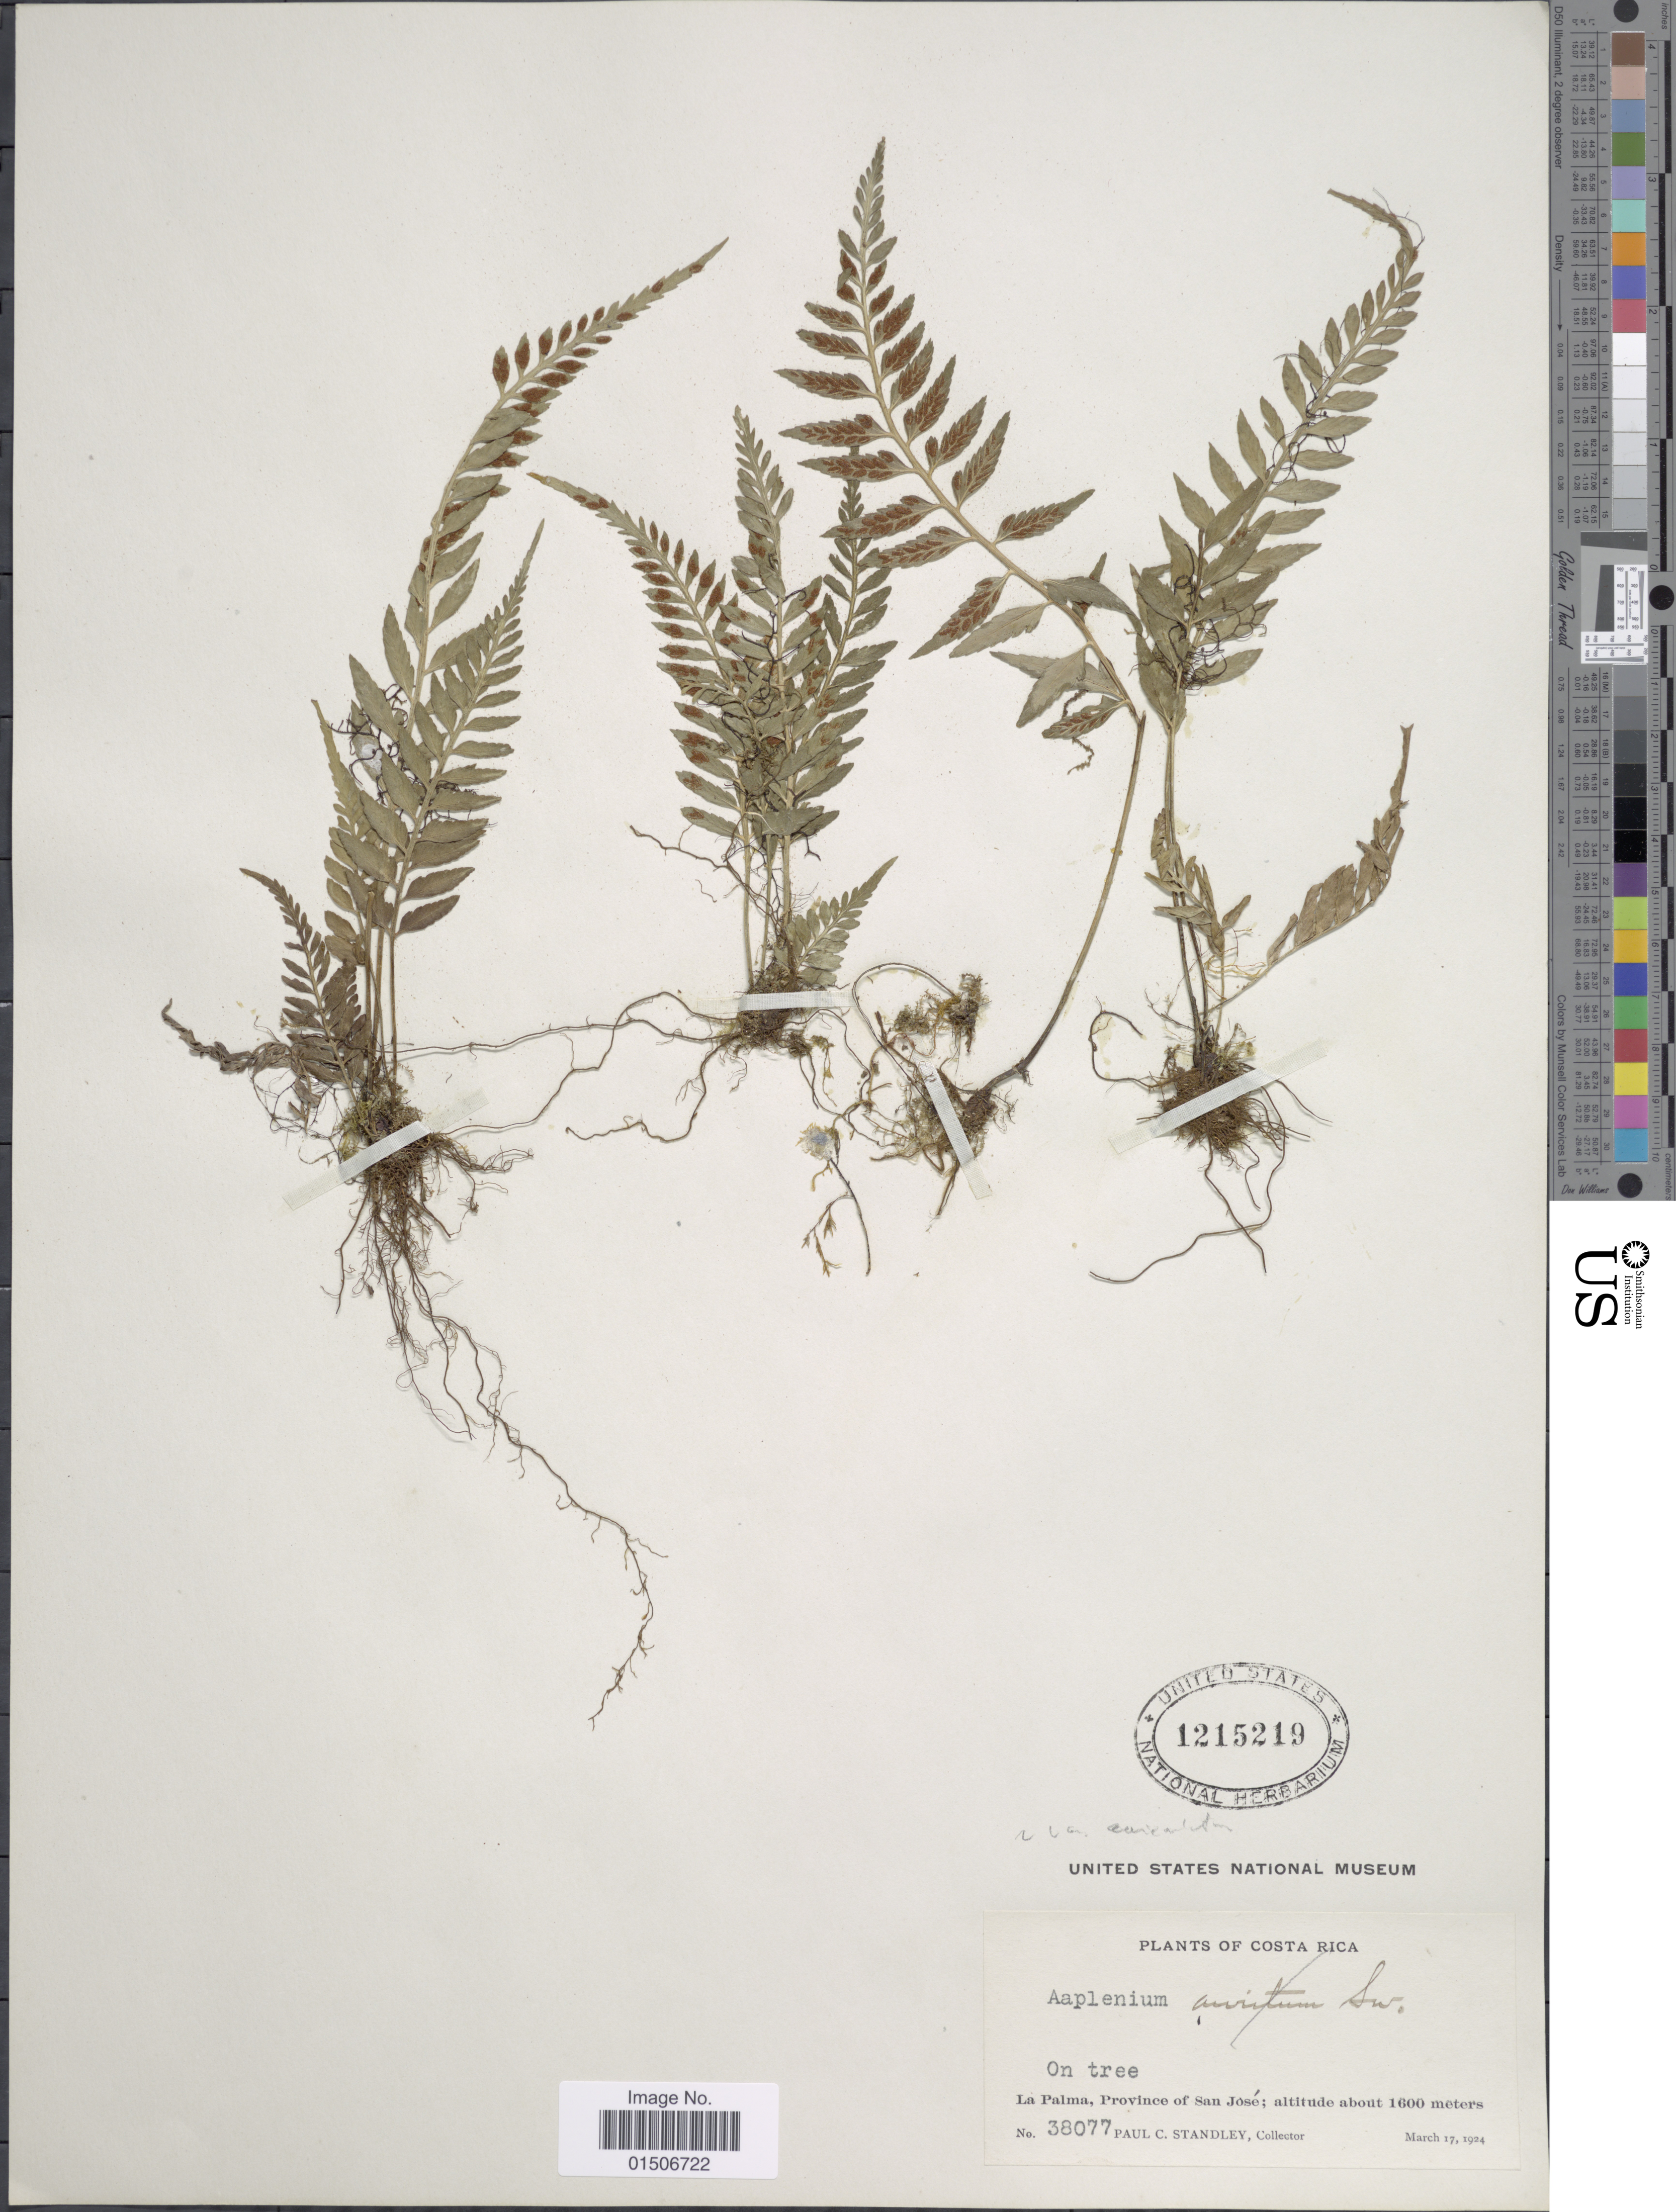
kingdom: Plantae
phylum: Tracheophyta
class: Polypodiopsida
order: Polypodiales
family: Aspleniaceae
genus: Asplenium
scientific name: Asplenium levyi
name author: E. Fourn.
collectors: P. C. Standley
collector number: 38077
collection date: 1924-03-17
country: Costa Rica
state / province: San José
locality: On tree, La Palma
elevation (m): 1600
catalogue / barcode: US 1215219